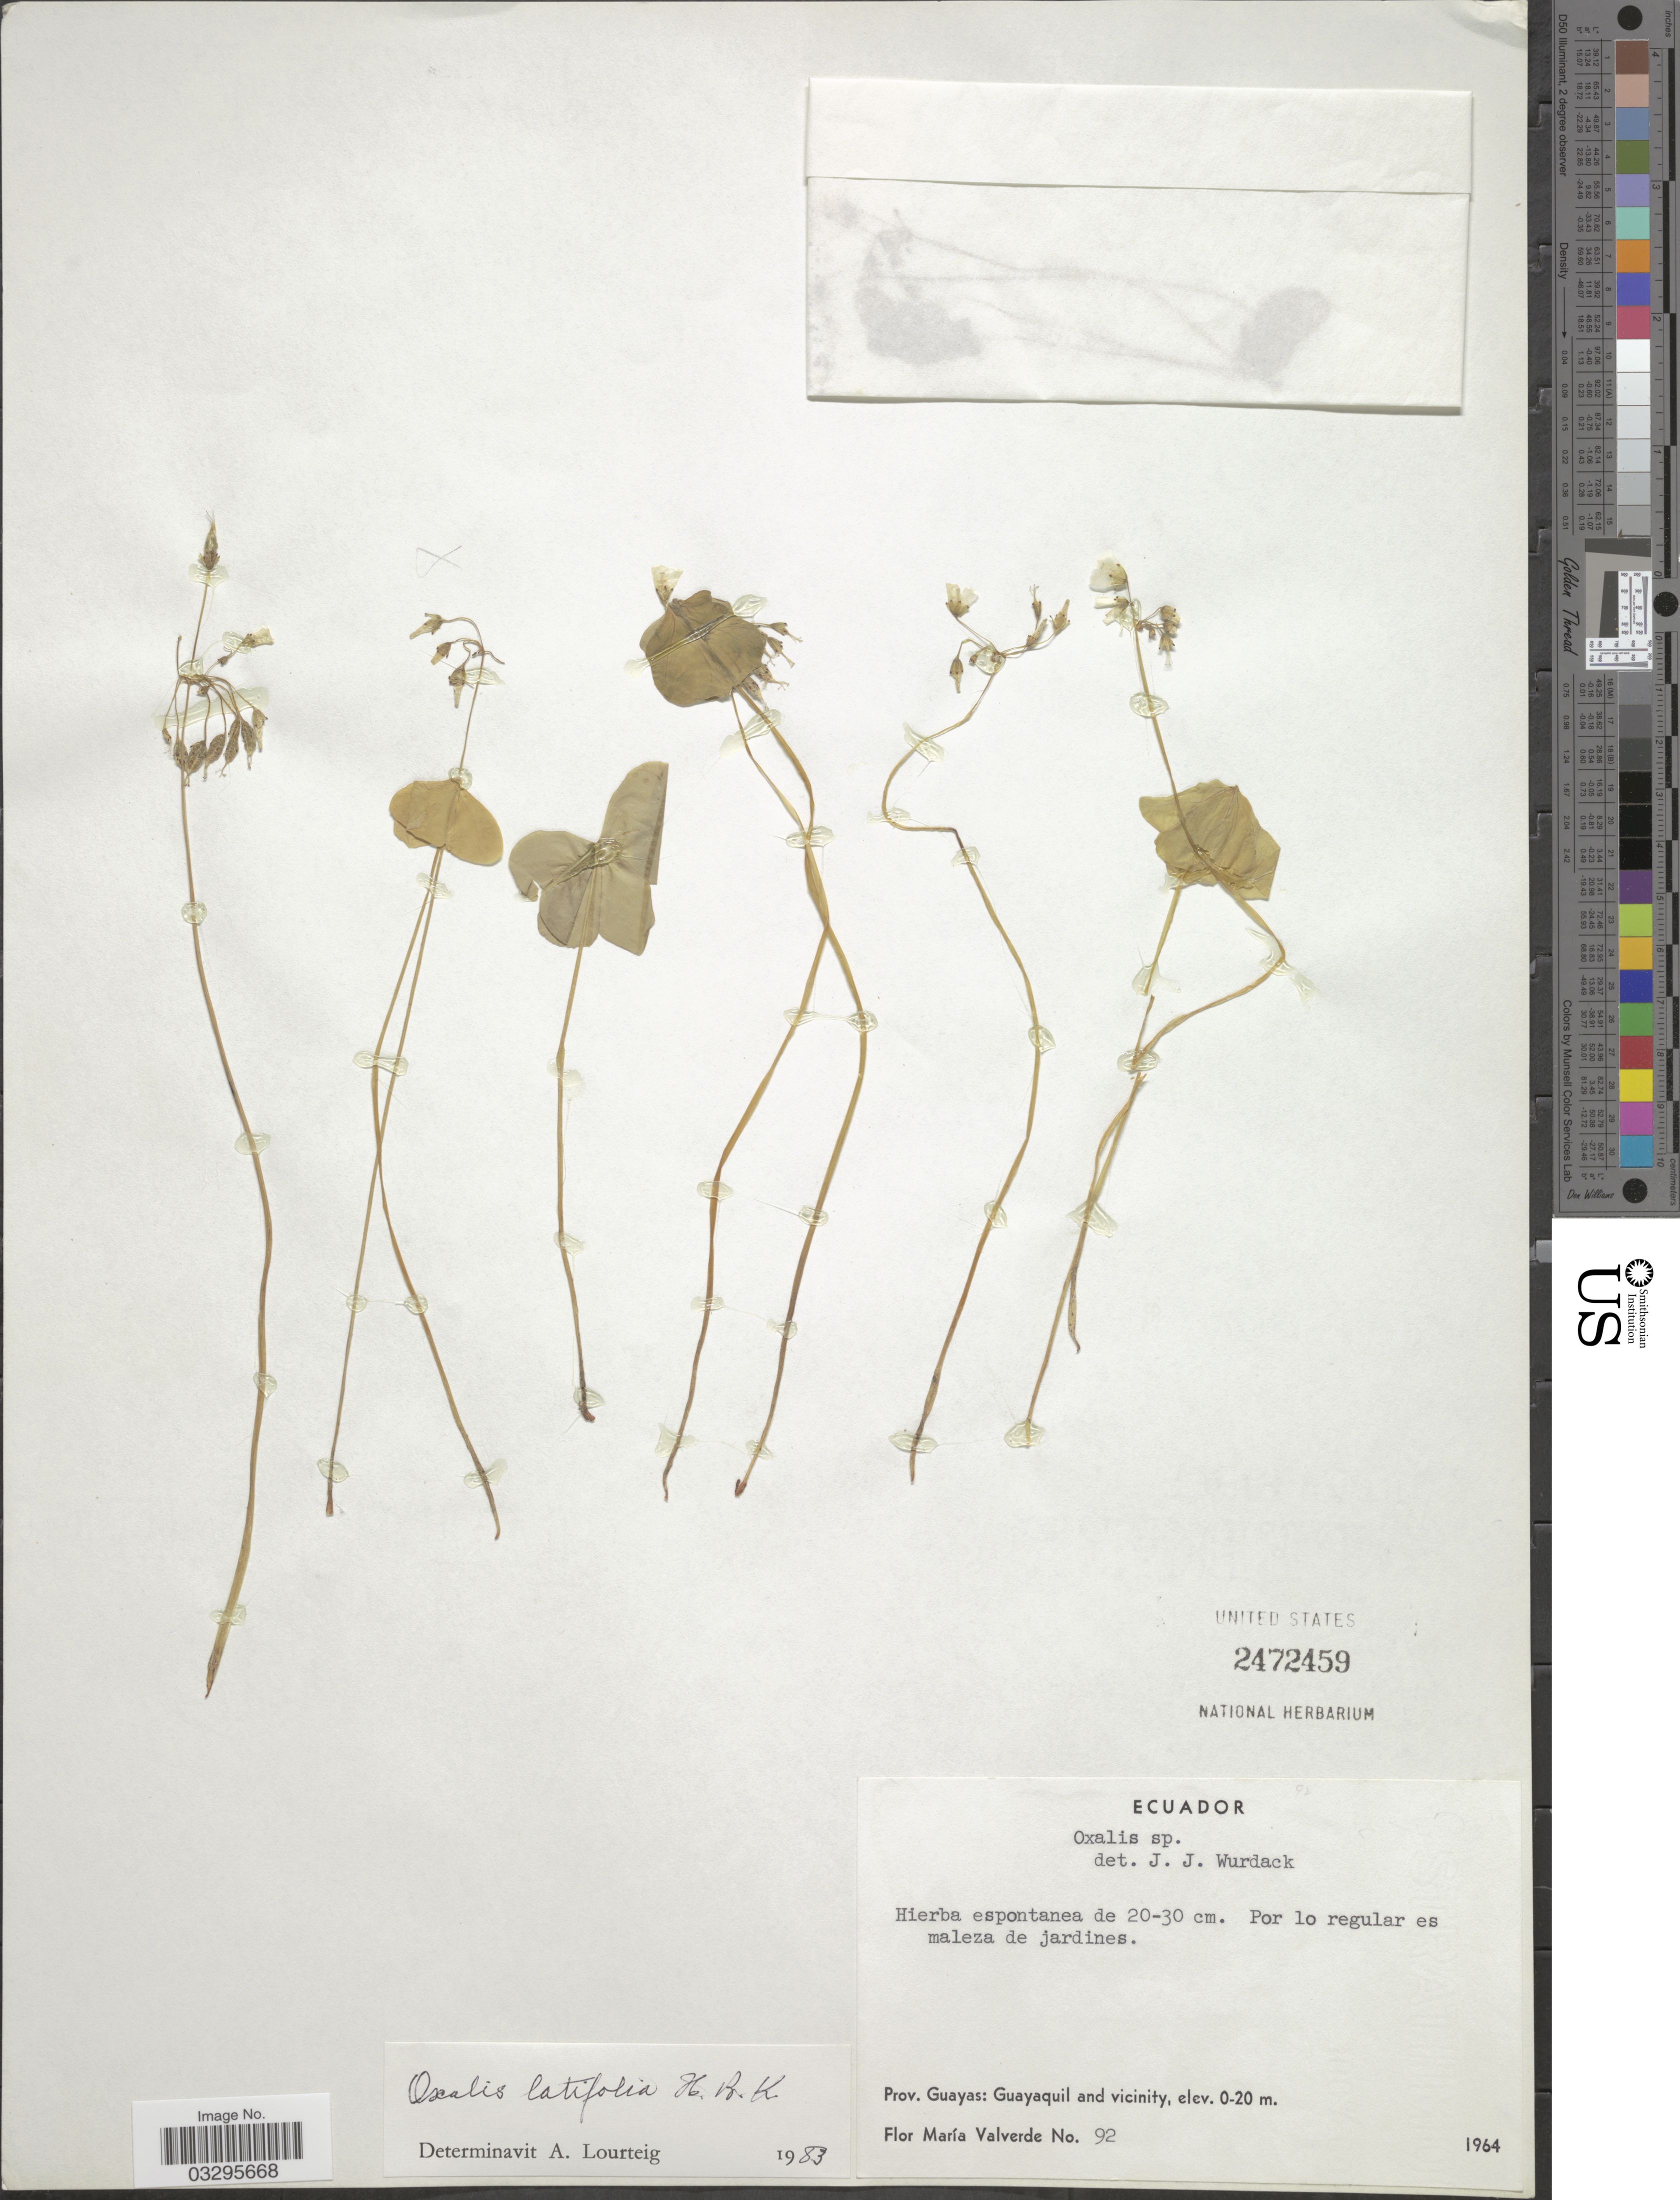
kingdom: Plantae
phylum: Tracheophyta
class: Magnoliopsida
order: Oxalidales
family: Oxalidaceae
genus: Oxalis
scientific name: Oxalis latifolia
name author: Kunth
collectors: F. M. Valverde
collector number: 92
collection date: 1964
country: Ecuador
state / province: Guayas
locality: Guayaquil and vicinity.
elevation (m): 0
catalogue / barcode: US 2472459